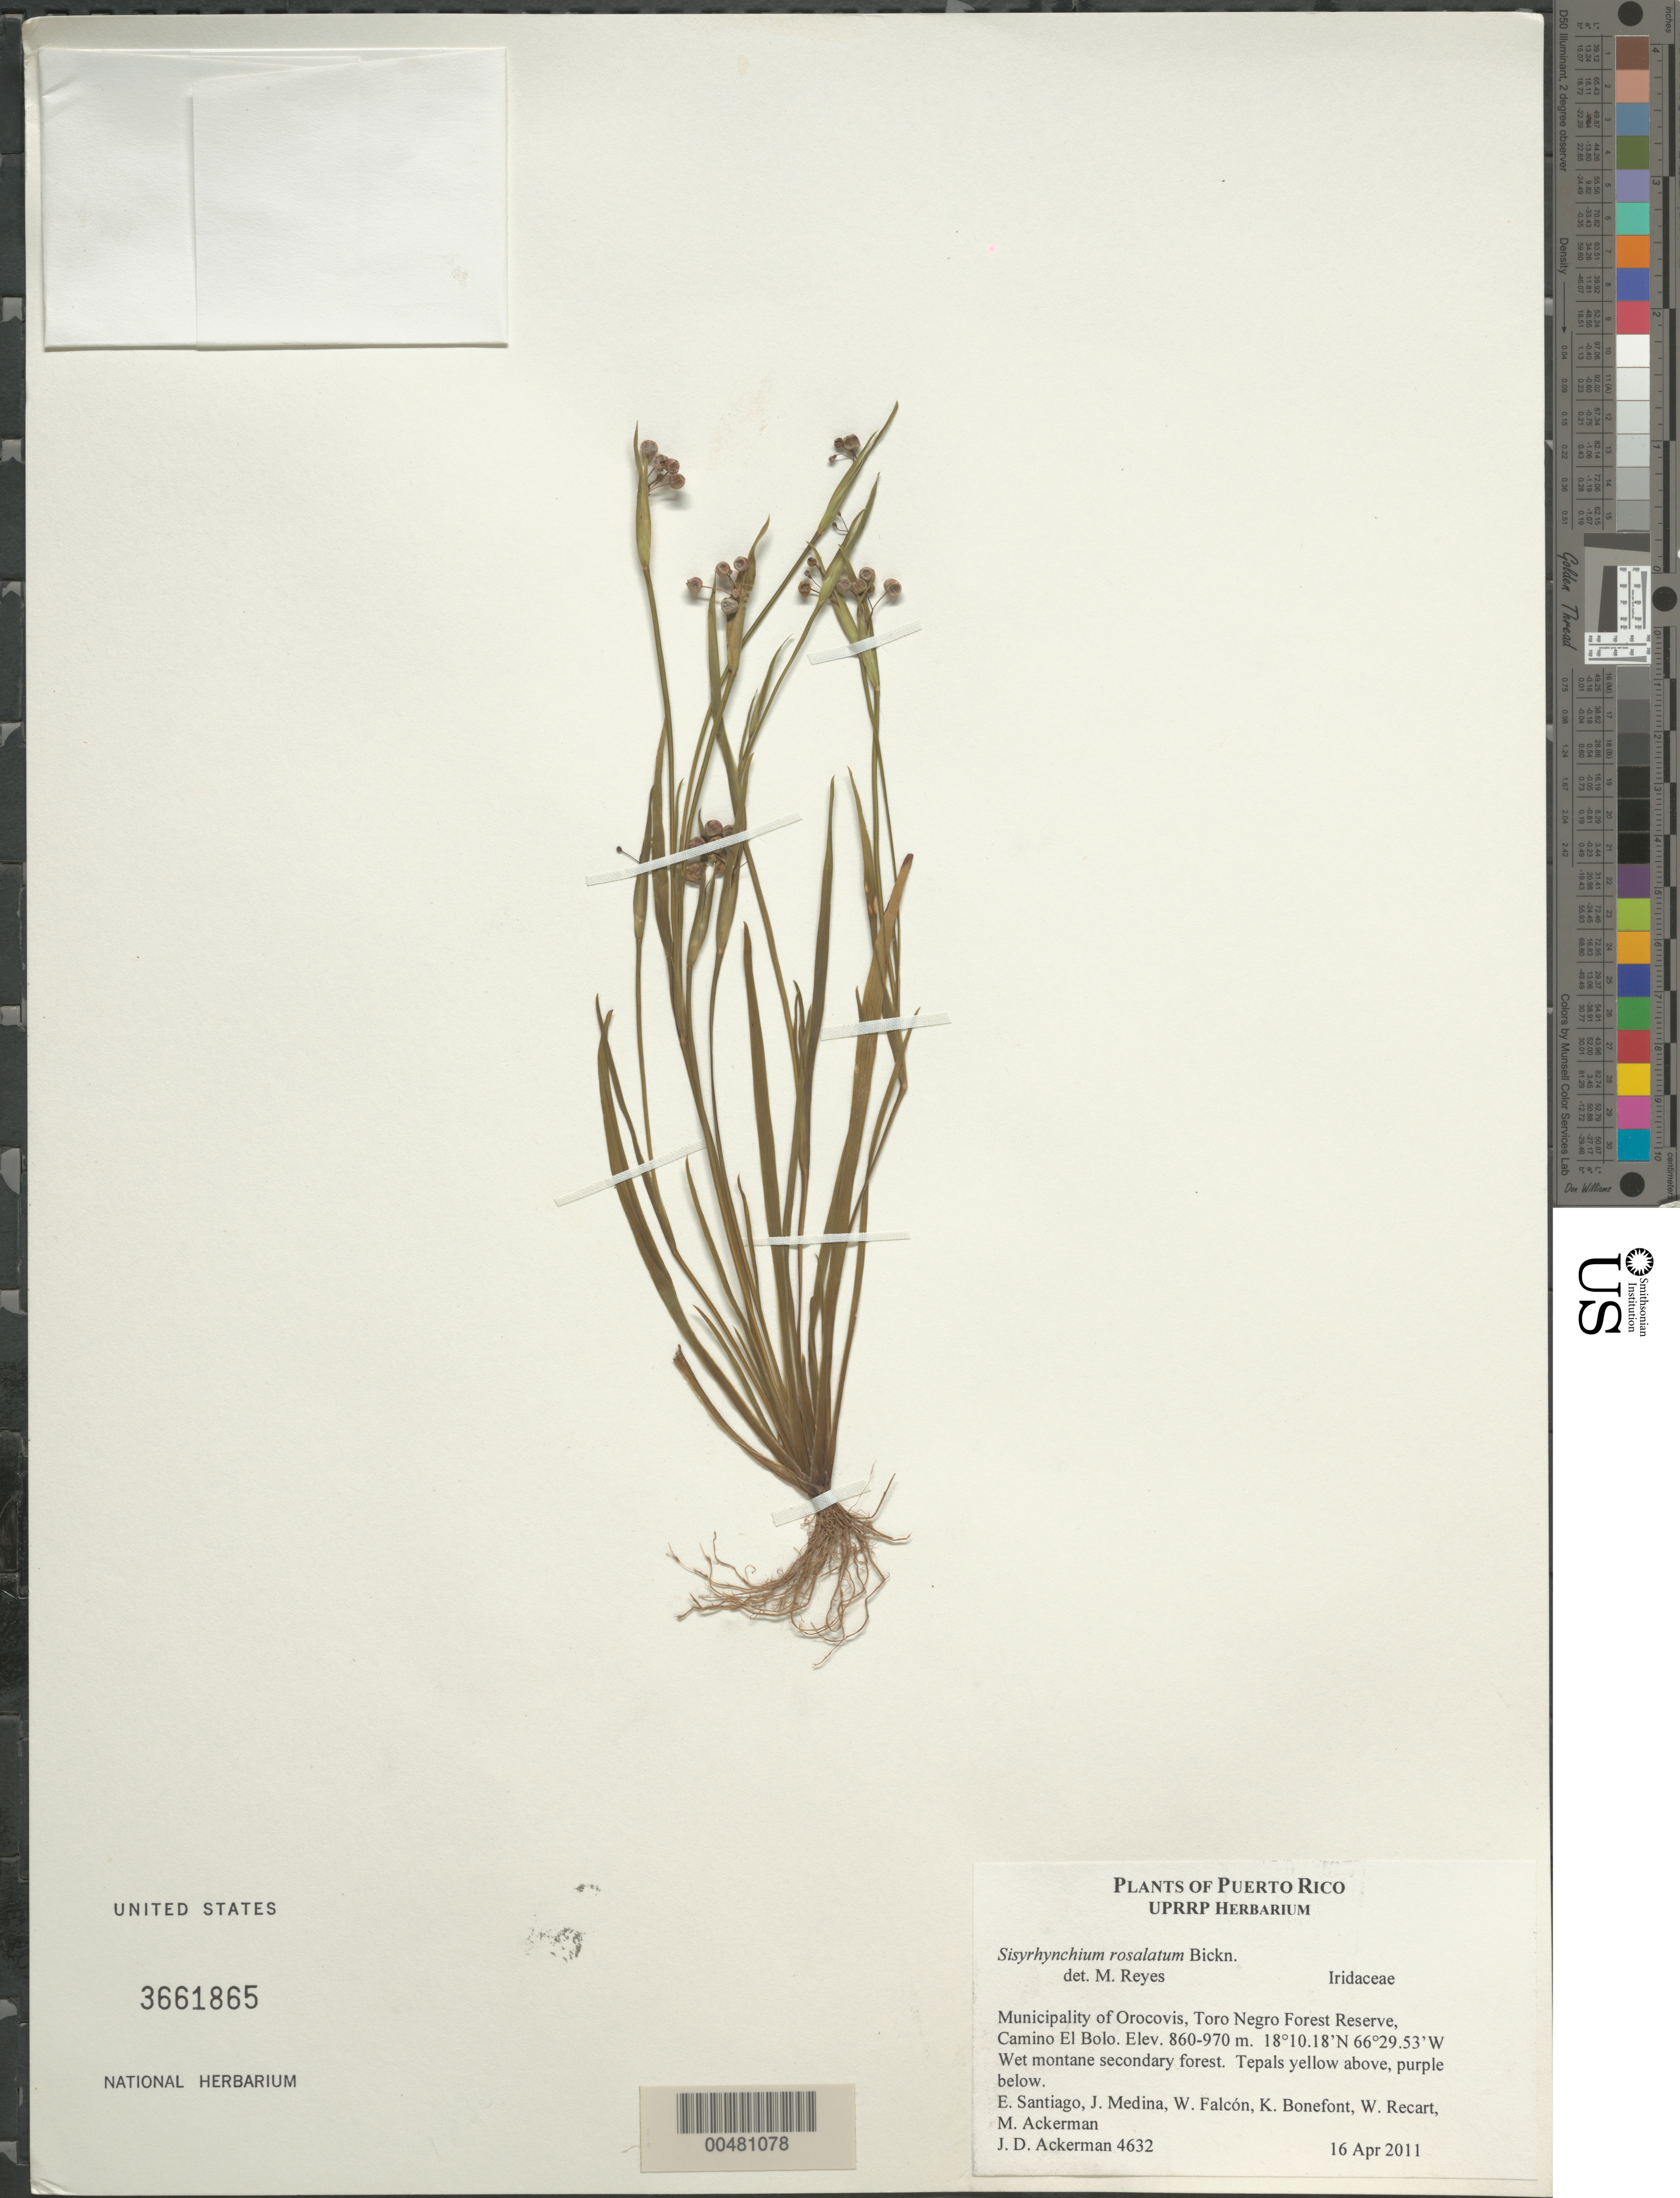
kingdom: Plantae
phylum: Tracheophyta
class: Liliopsida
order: Asparagales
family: Iridaceae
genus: Sisyrinchium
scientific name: Sisyrinchium rosulatum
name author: E.P. Bicknell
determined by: Reyes, M.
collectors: J. D. Ackerman, E. Santiago, J. Medina, W. Falcón, K. Bonefont, W. Recart & M. Ackerman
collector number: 4632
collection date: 2011-04-16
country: Puerto Rico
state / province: Orocovis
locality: Mun. Orocovis. Toro Negro Forest Reserve, Camino El Bolo.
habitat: Wet montane secondary forest.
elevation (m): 860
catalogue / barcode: US 3661865